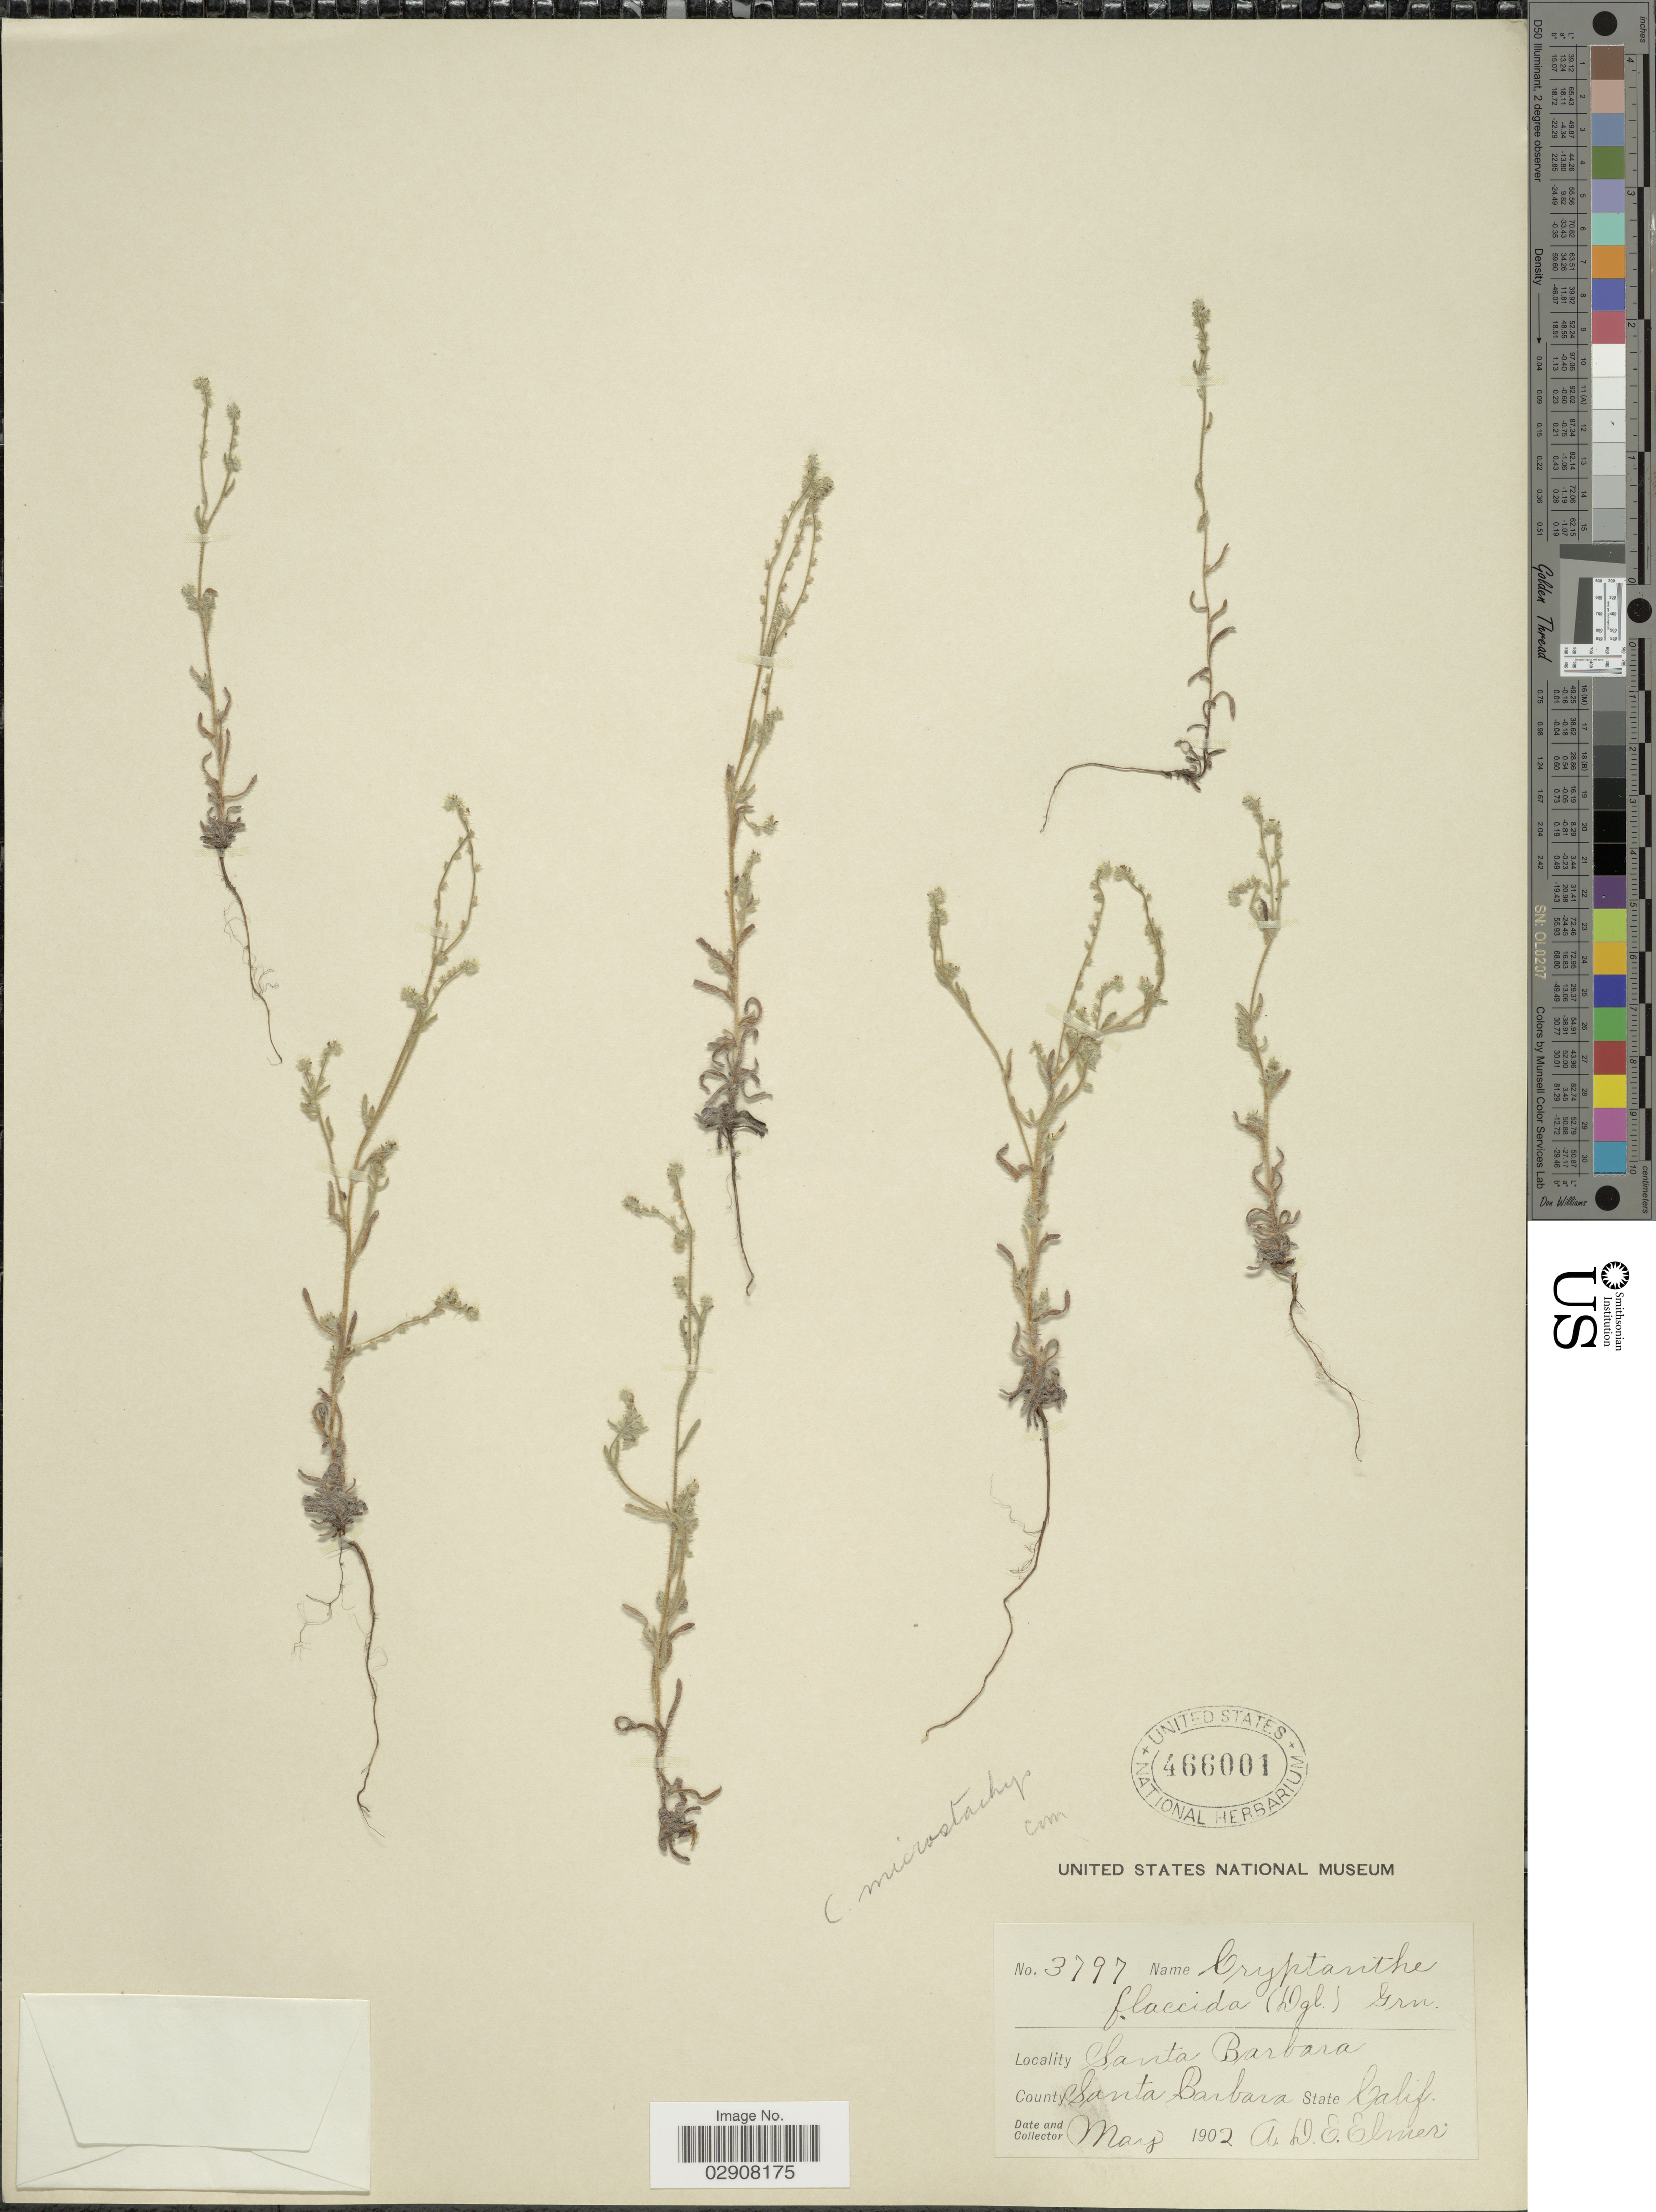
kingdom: Plantae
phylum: Tracheophyta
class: Magnoliopsida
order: Boraginales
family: Boraginaceae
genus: Cryptantha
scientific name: Cryptantha microstachys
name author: (Greene ex A. Gray) Greene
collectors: A. D. E. Elmer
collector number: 3797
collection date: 1902-05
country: United States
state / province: California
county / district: Santa Barbara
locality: Santa Barbara, County Santa Barbara.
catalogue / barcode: US 466001